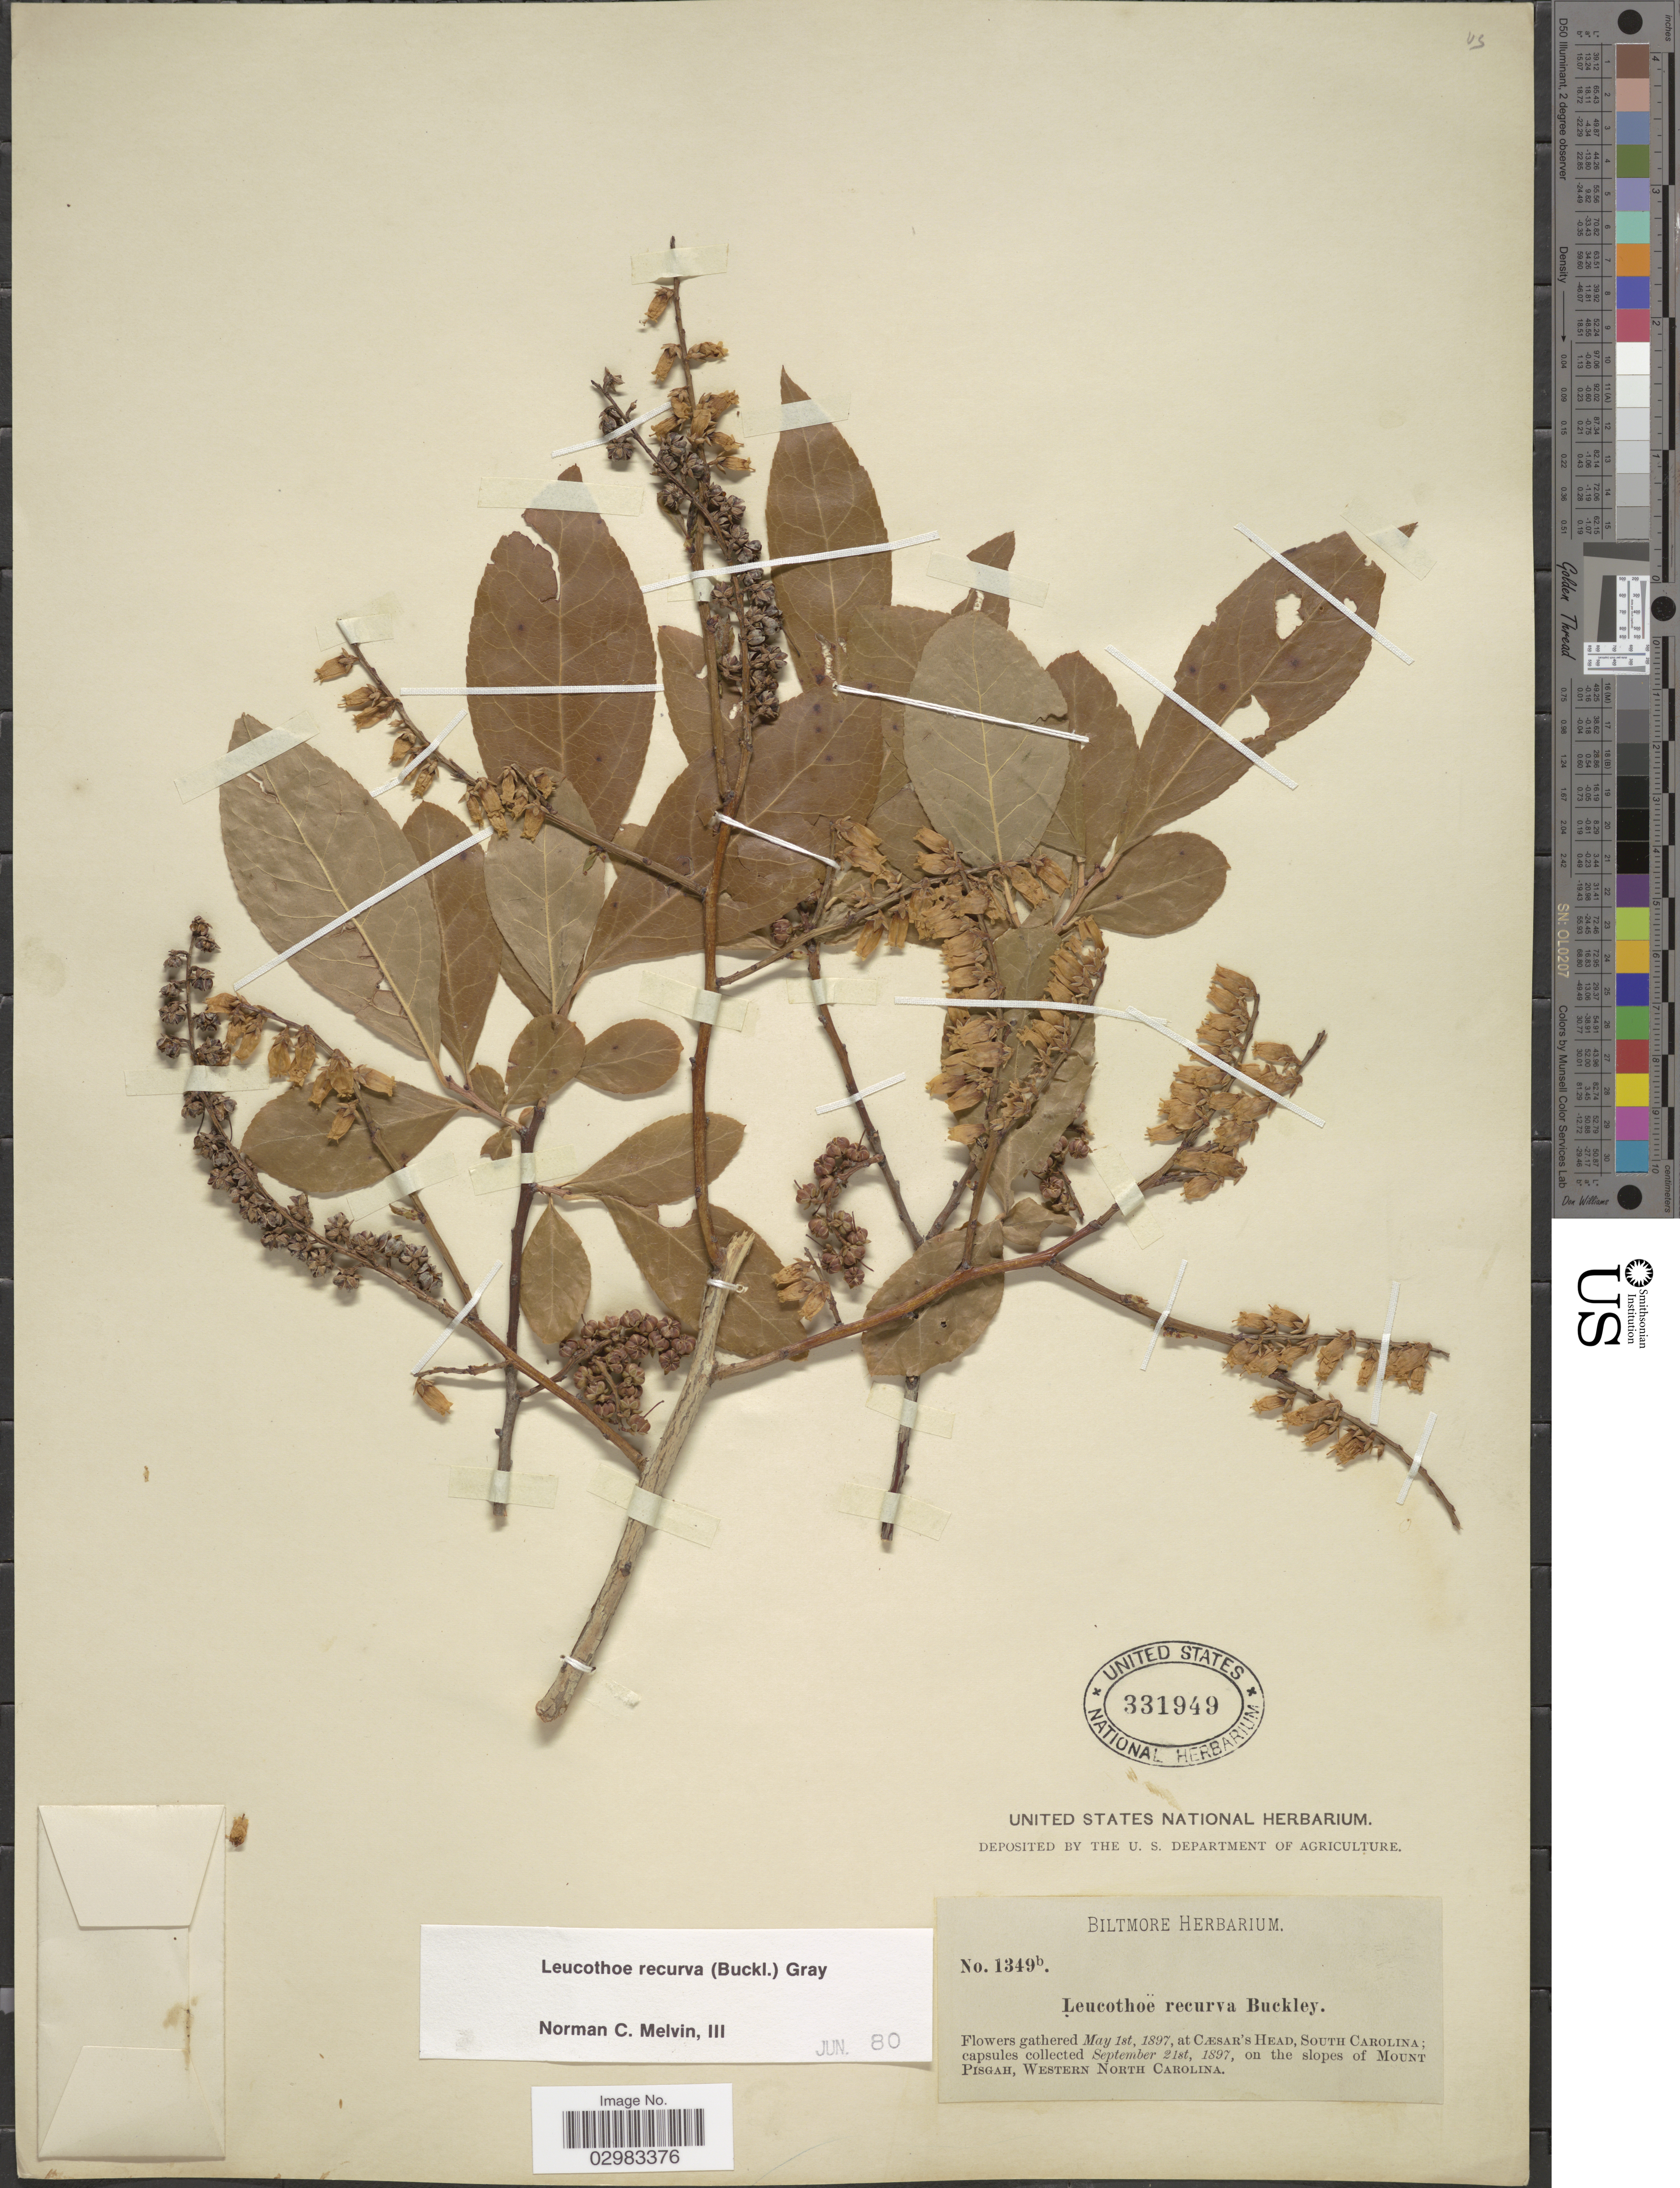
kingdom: Plantae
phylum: Tracheophyta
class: Magnoliopsida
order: Ericales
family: Ericaceae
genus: Leucothoe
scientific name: Leucothoë recurva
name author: (Buckley) A. Gray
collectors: ex herb. Biltmore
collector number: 1349b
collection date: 1897-05-01/1897-09-21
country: United States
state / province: South Carolina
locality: At Cæsar's Head, On the slopes of Mount Pisgah. Western North Carolina.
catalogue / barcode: US 331949